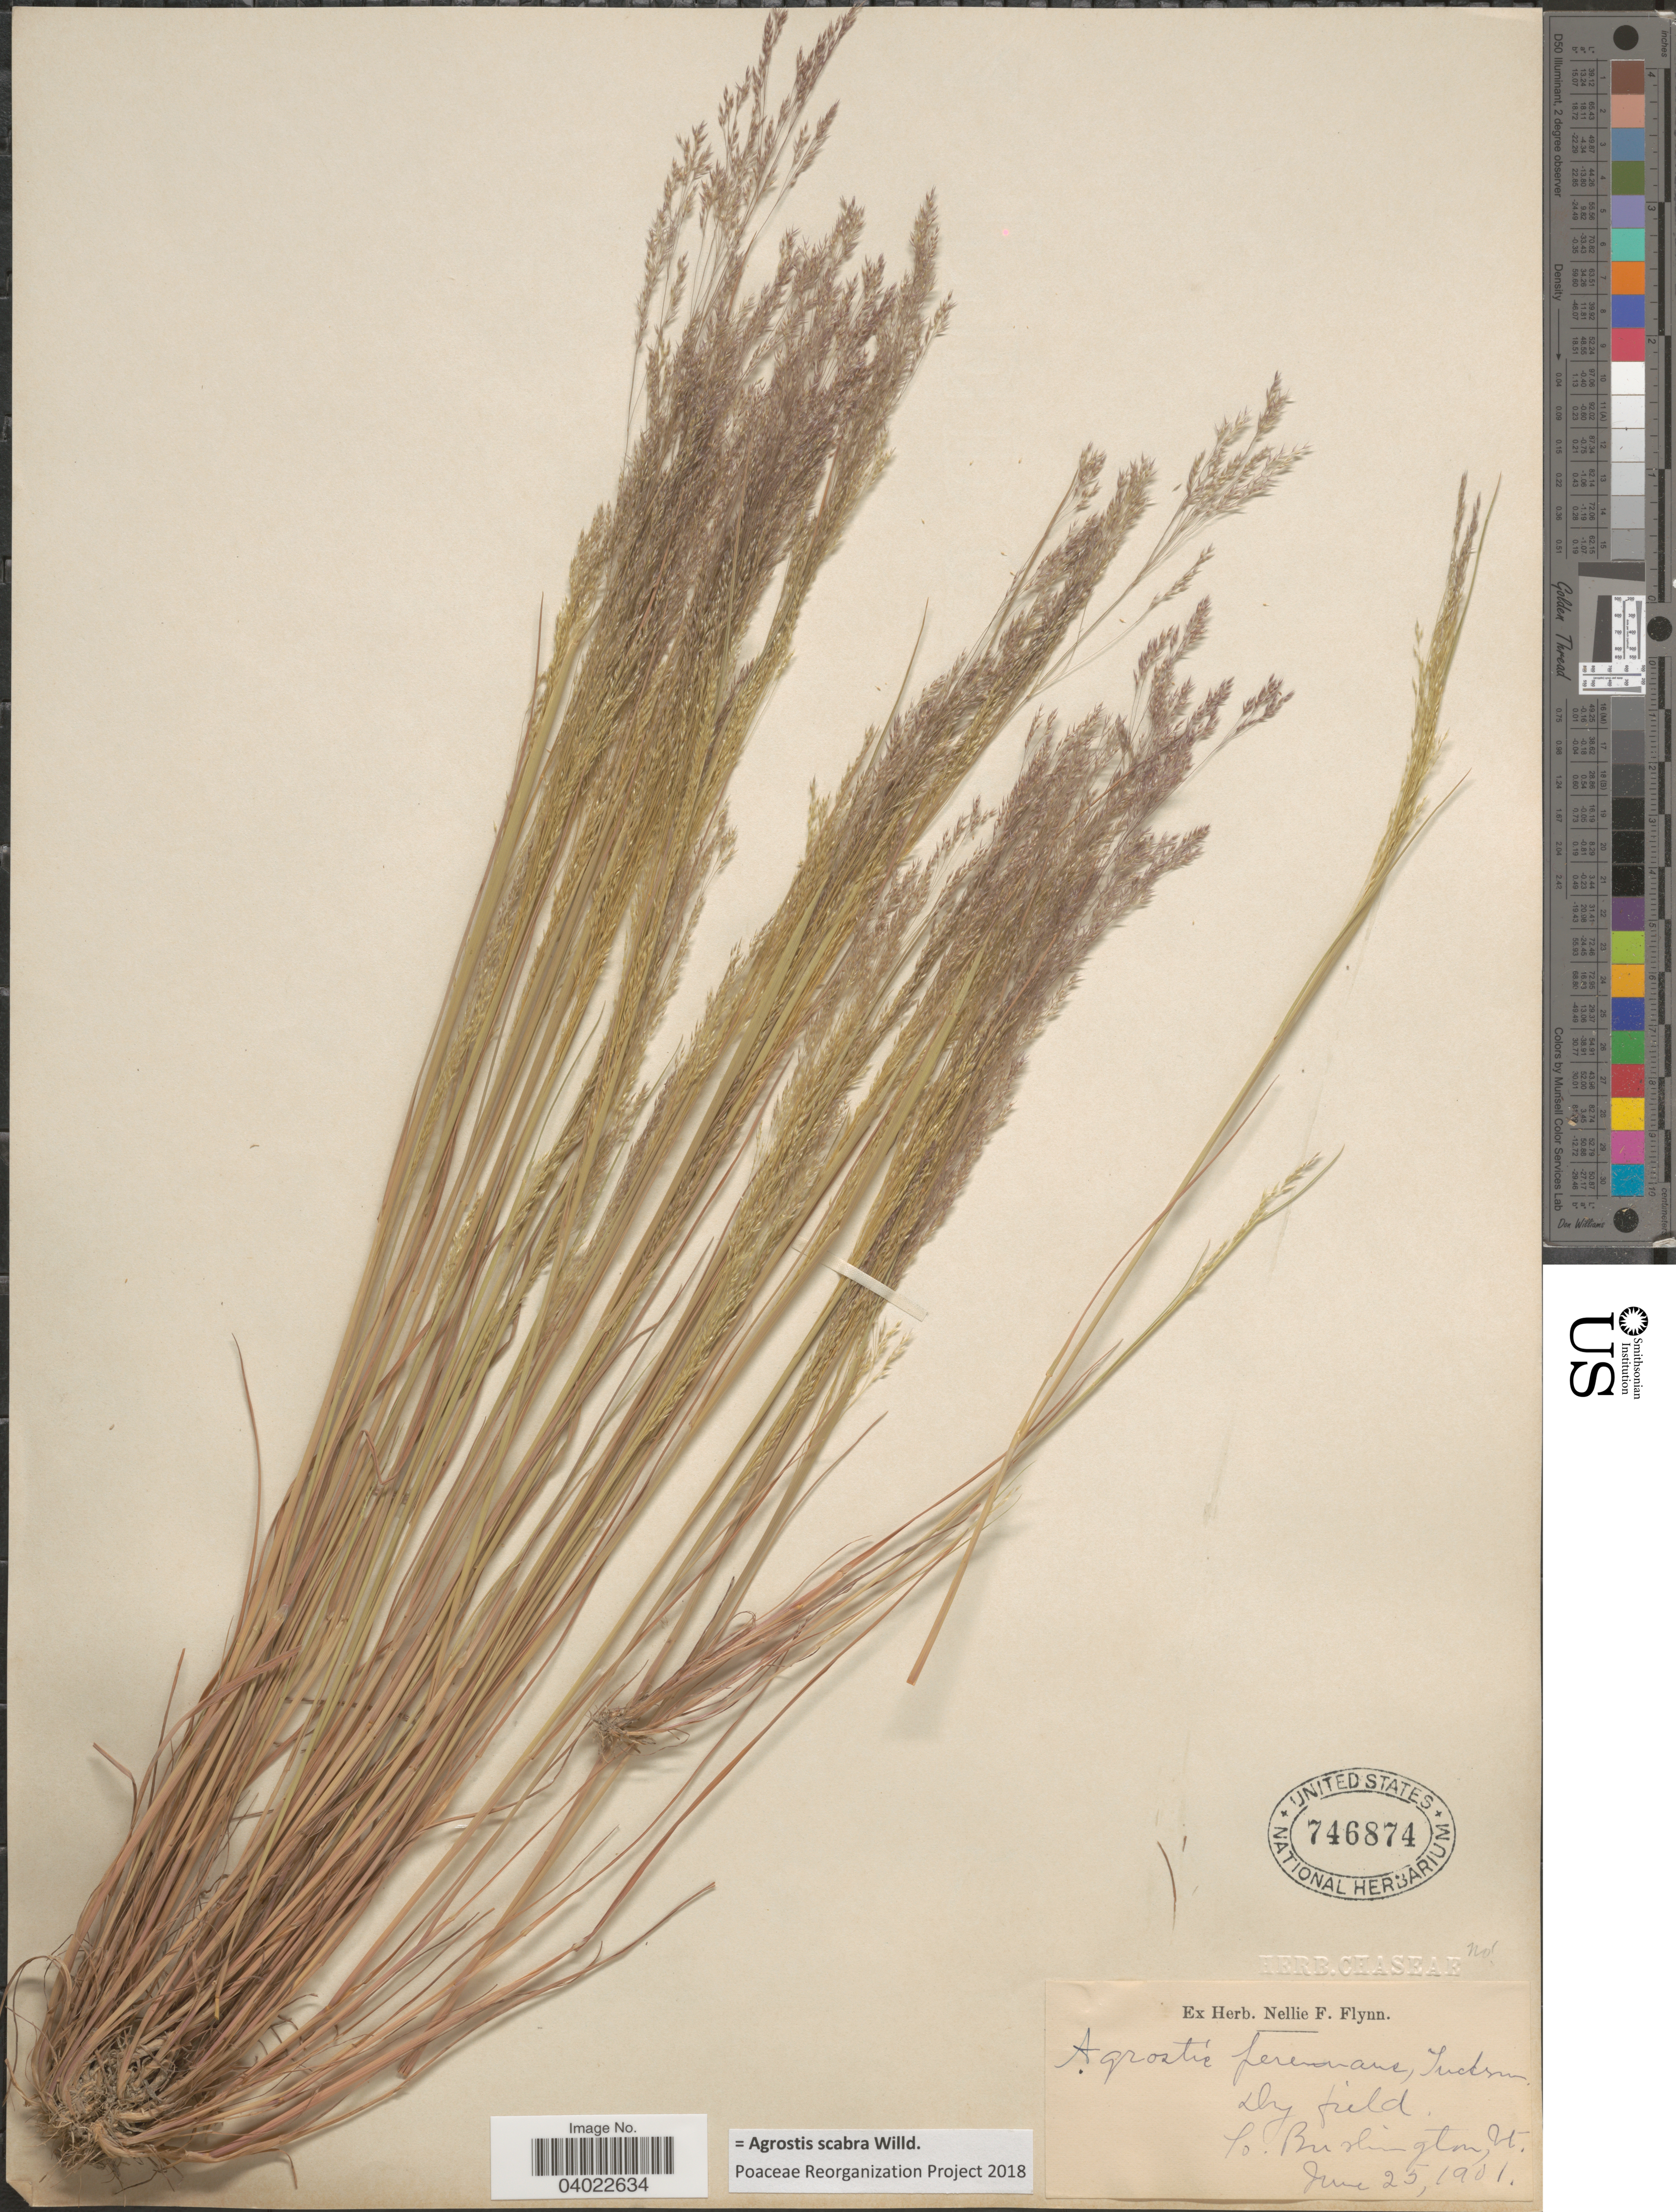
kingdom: Plantae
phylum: Tracheophyta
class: Liliopsida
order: Poales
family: Poaceae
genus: Agrostis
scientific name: Agrostis scabra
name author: Willd.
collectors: Ex Herb. Nellie F. Flynn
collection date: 1901-06-25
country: United States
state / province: Vermont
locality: So. Burlington.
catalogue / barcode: US 746874